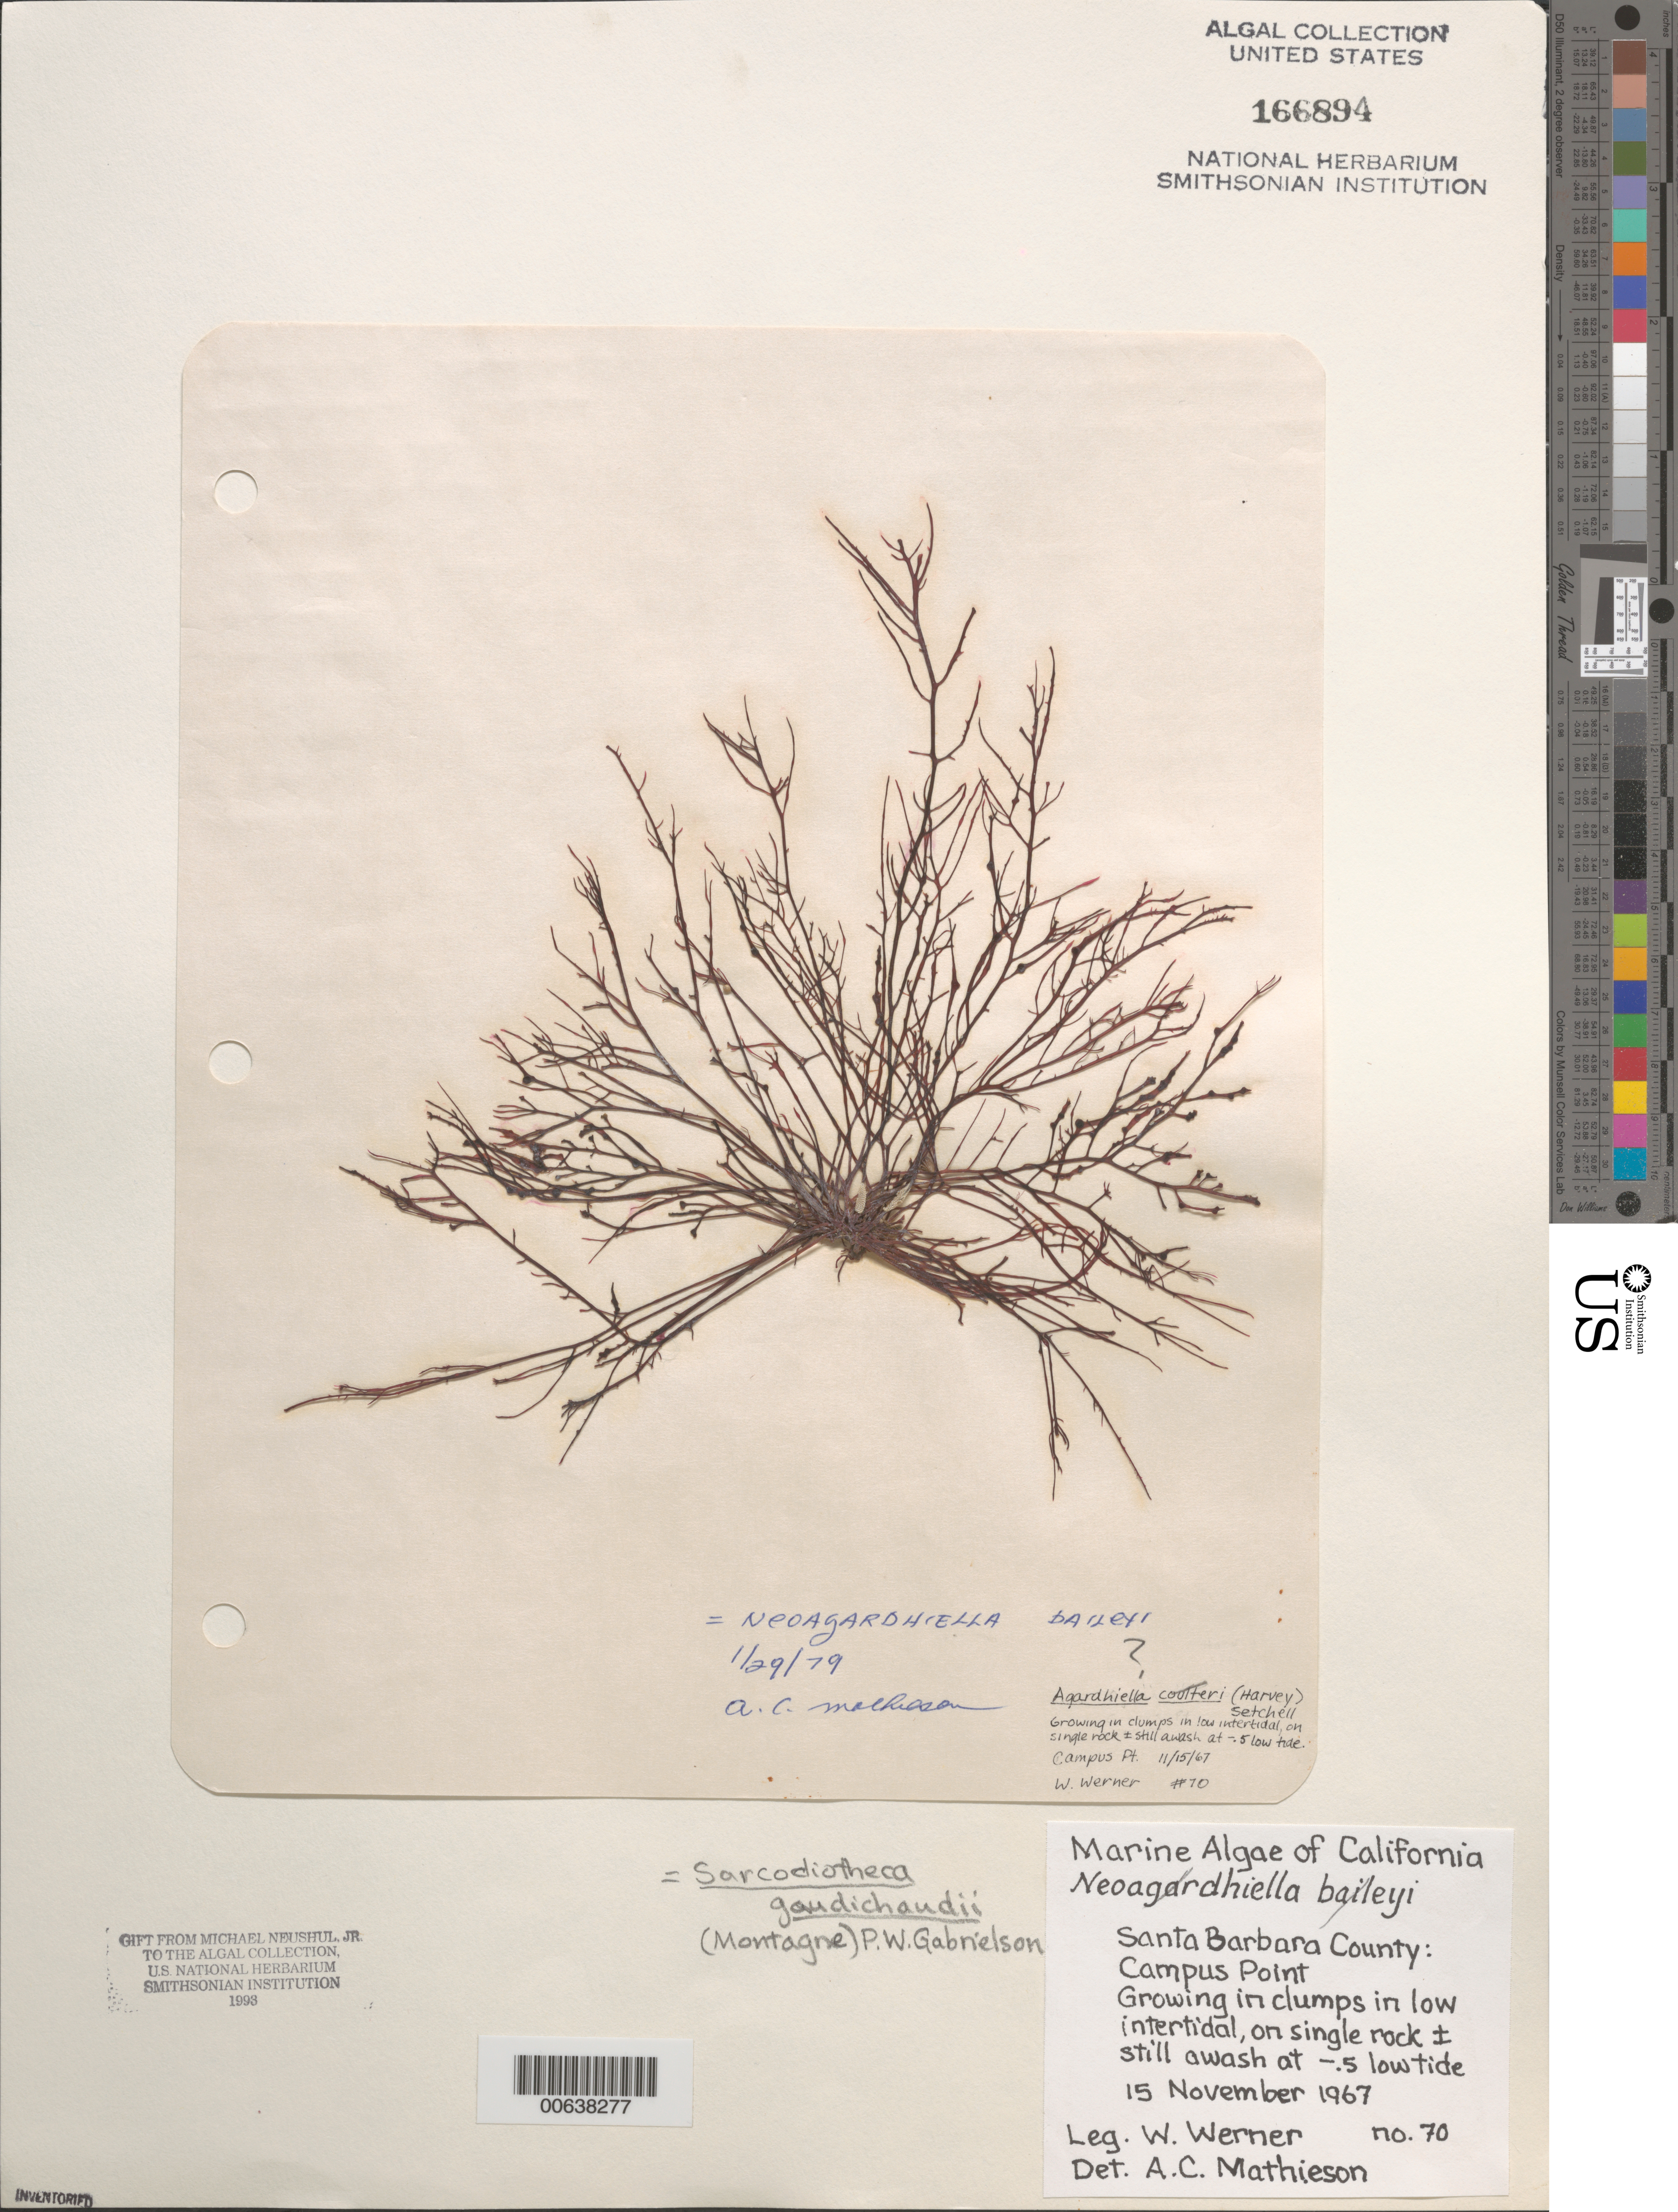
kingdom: Plantae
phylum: Rhodophyta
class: Florideophyceae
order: Gigartinales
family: Solieriaceae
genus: Sarcodiotheca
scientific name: Sarcodiotheca gaudichaudii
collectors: W. Werner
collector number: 70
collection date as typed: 15 Nov 1967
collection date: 1967-11-15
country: United States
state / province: California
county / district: Santa Barbara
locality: Campus Point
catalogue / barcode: US 166894